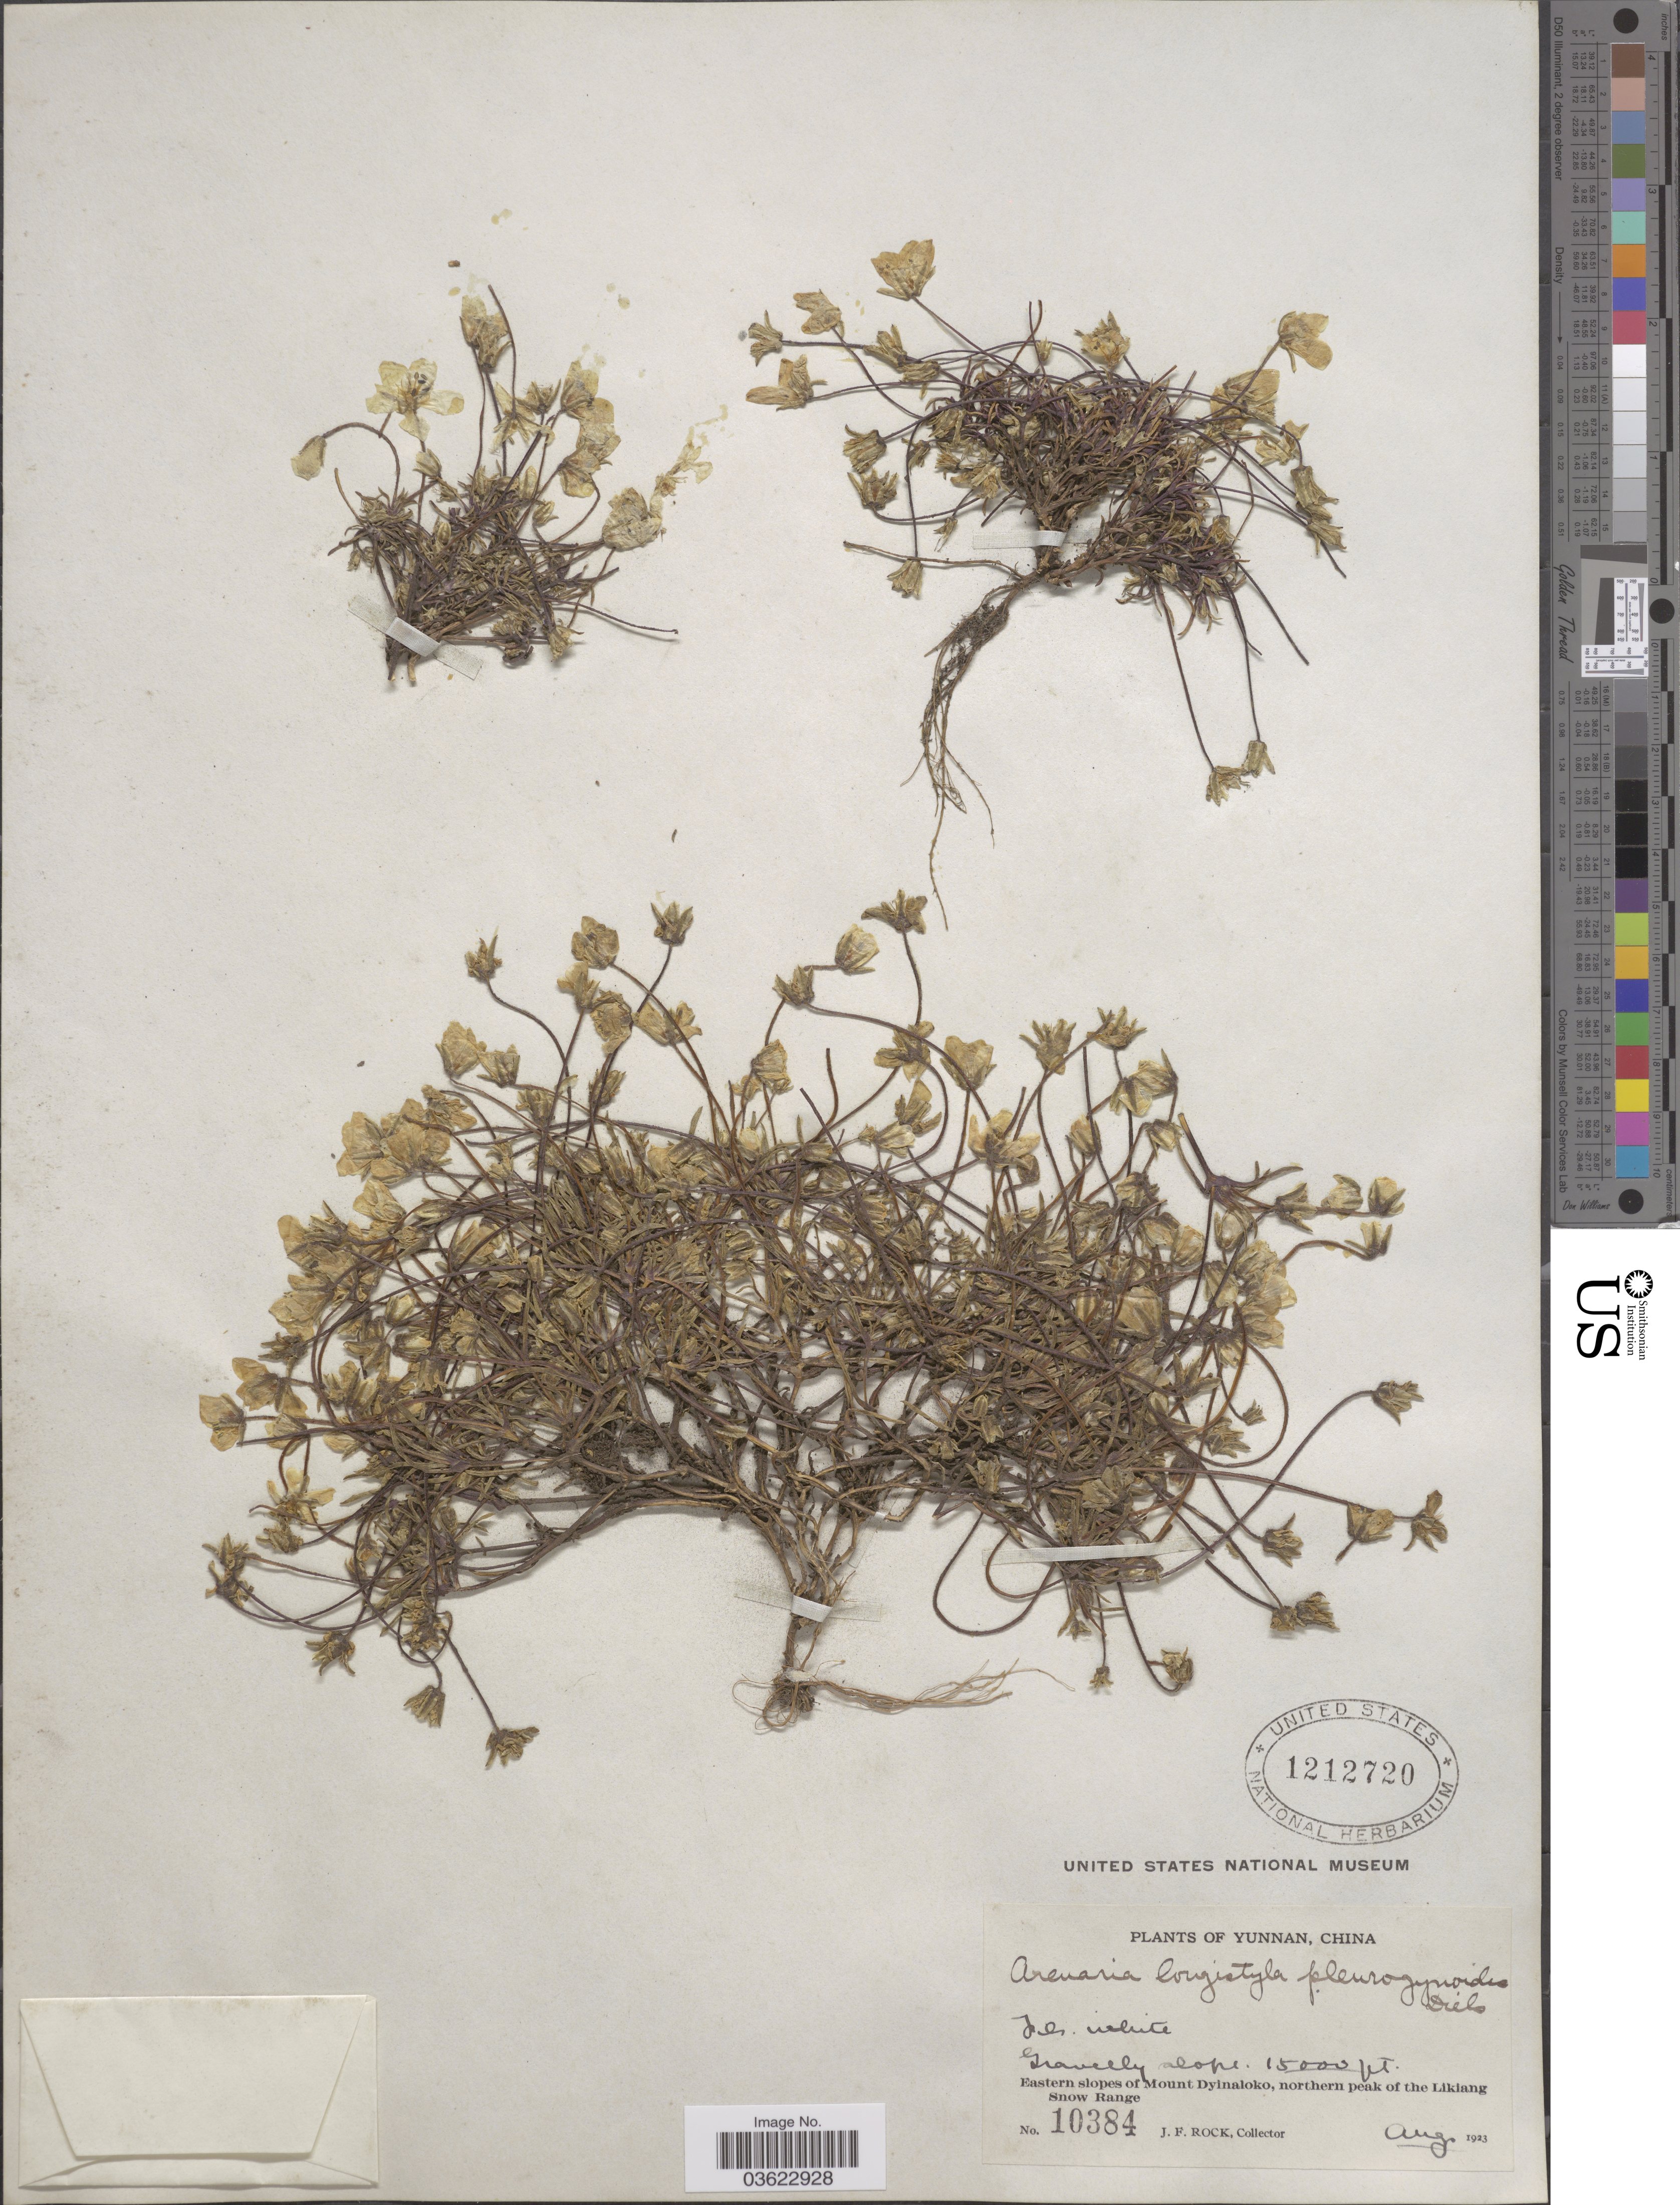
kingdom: Plantae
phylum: Tracheophyta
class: Magnoliopsida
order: Caryophyllales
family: Caryophyllaceae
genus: Odontostemma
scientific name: Odontostemma longistylum var. pleurogynoides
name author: (Diels) Rabeler & W.L. Wagner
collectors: J. Rock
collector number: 10384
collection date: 1923-08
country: China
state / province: Yunnan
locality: Eastern slopes of Mount Dyinaloko, northern peak of the Likiang Snow Range.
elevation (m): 4572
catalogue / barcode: US 1212720